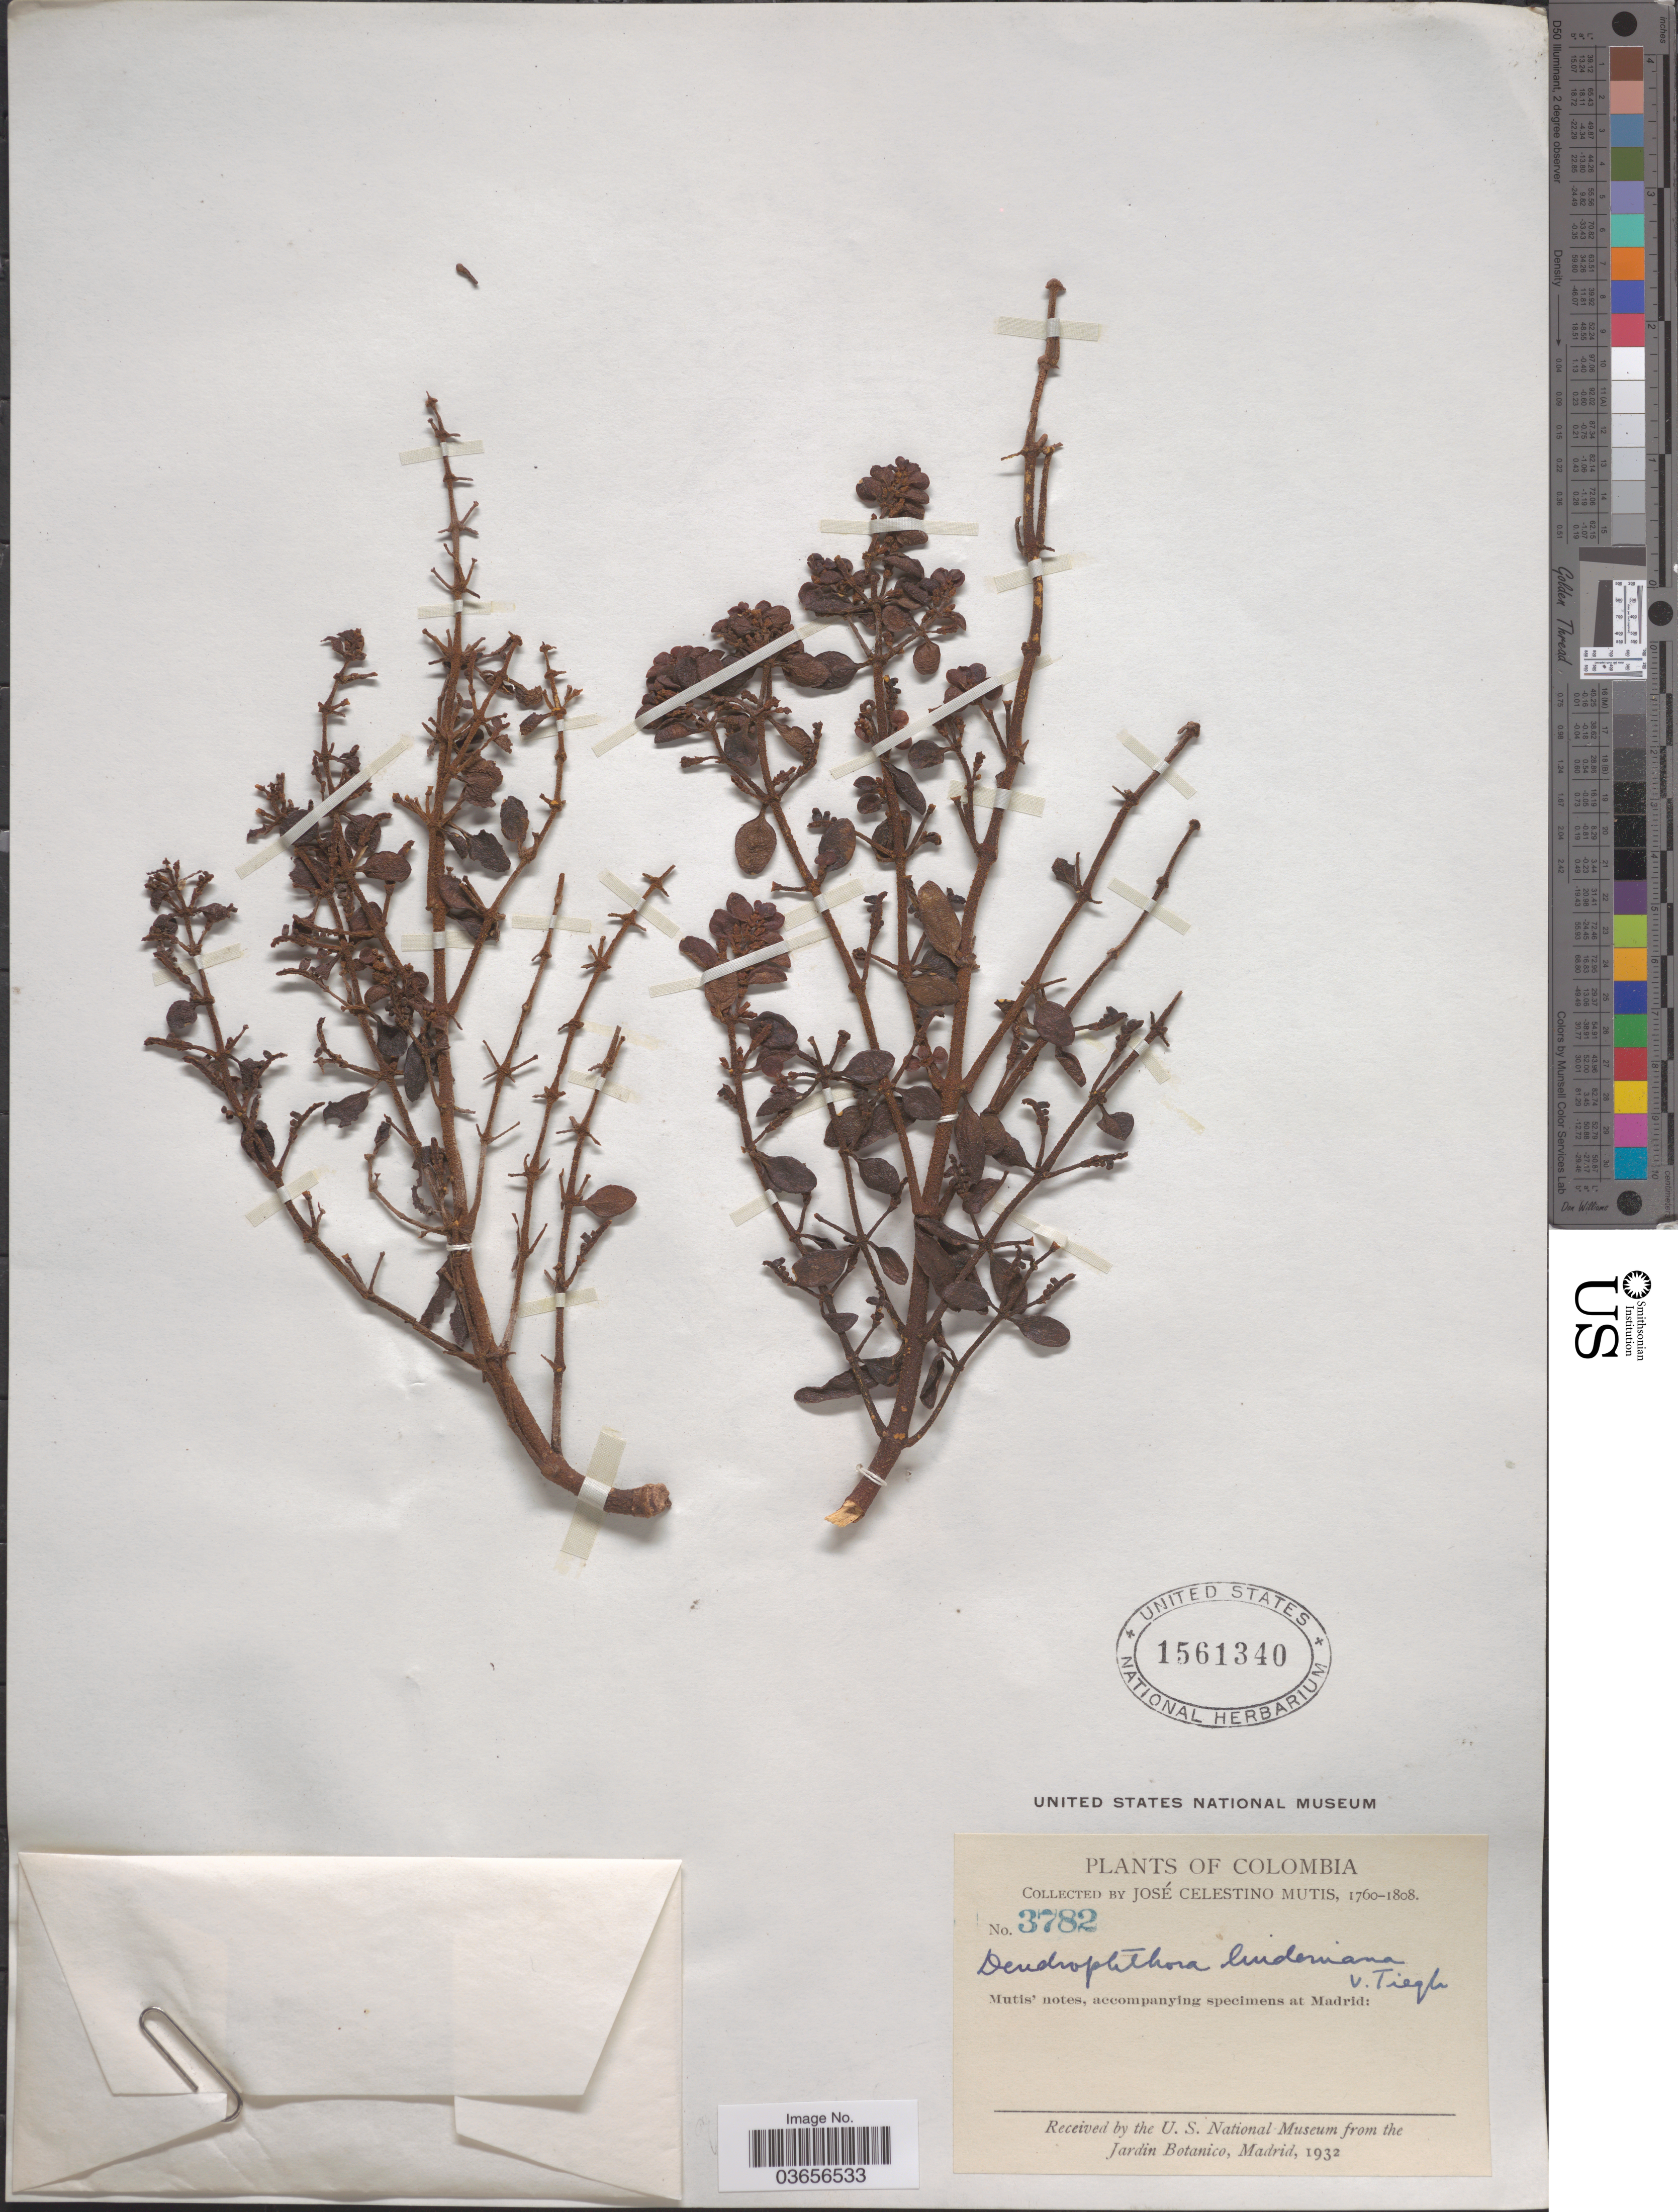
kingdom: Plantae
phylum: Tracheophyta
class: Magnoliopsida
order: Santalales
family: Viscaceae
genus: Dendrophthora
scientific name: Dendrophthora lindeniana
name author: Tiegh.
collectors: J. C. B. Mutis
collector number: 3782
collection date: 1760/1808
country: Colombia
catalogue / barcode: US 1561340